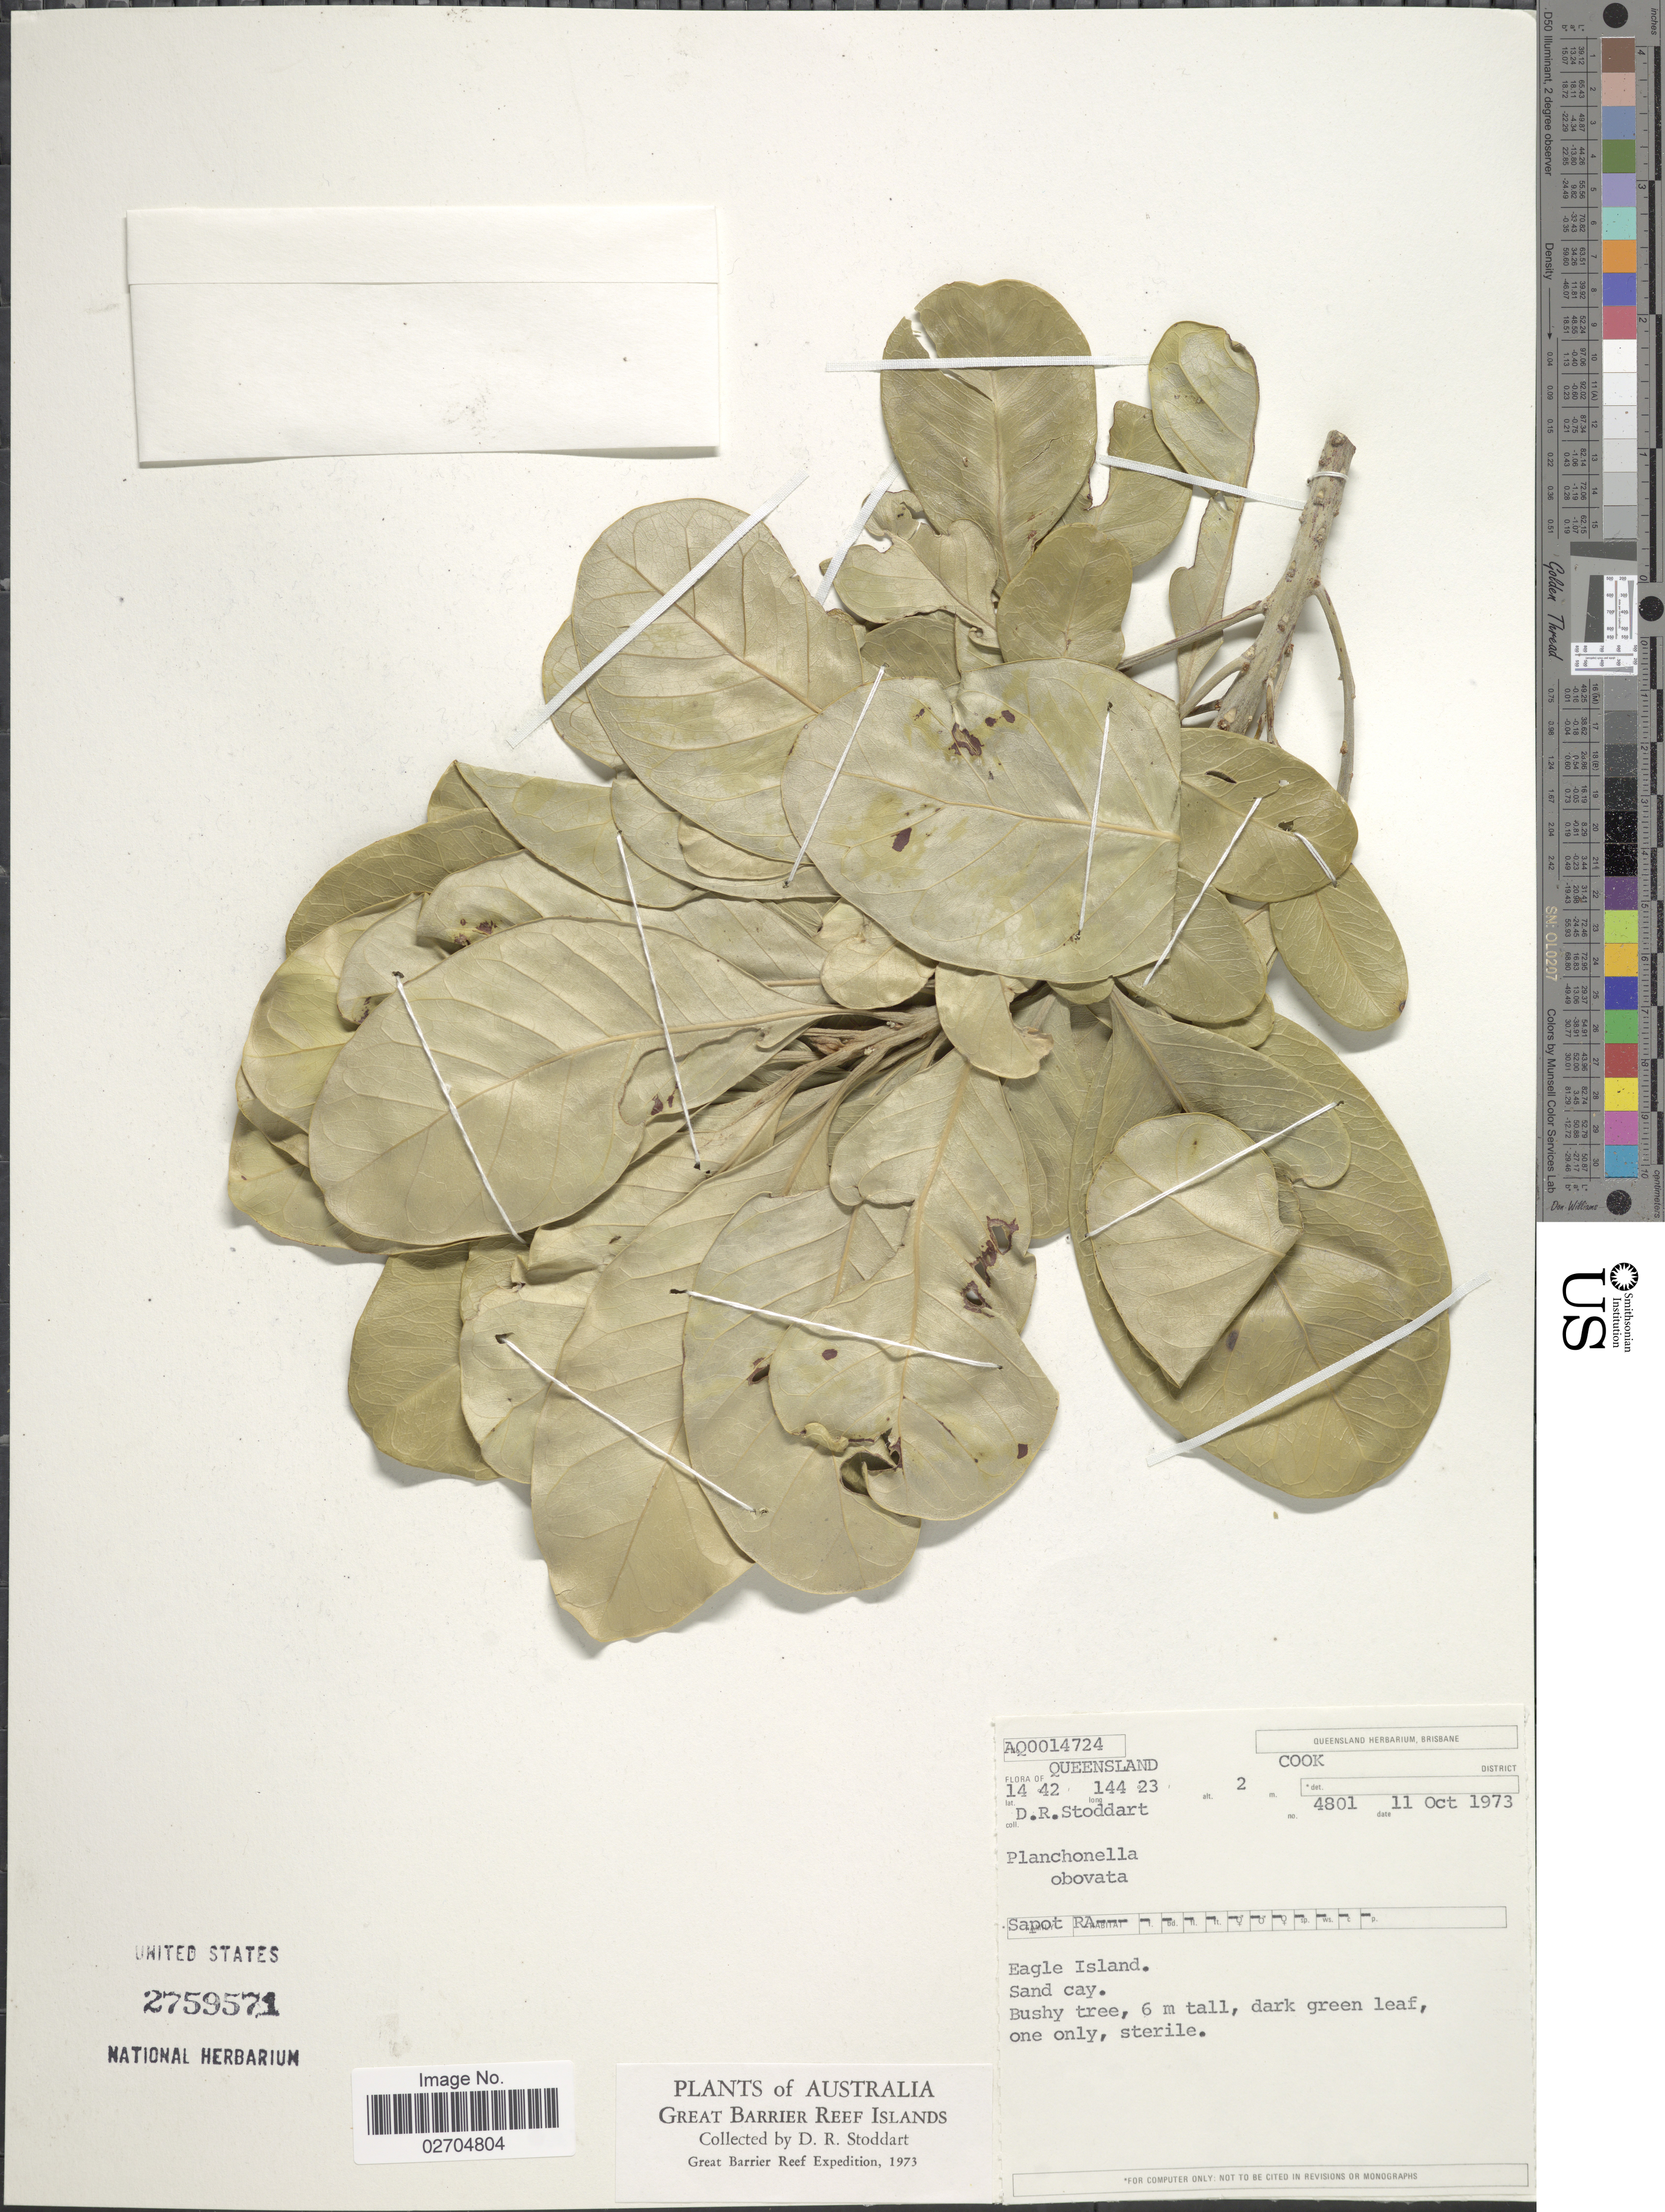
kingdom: Plantae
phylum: Tracheophyta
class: Magnoliopsida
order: Ericales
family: Sapotaceae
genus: Planchonella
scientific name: Planchonella obovata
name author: (R. Br.) Pierre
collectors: D. R. Stoddart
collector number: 4801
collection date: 1973-10-11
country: Australia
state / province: Queensland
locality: Cook District. Great Barrier Reef Islands. Eagle Island.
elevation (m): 2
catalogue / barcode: US 2759571